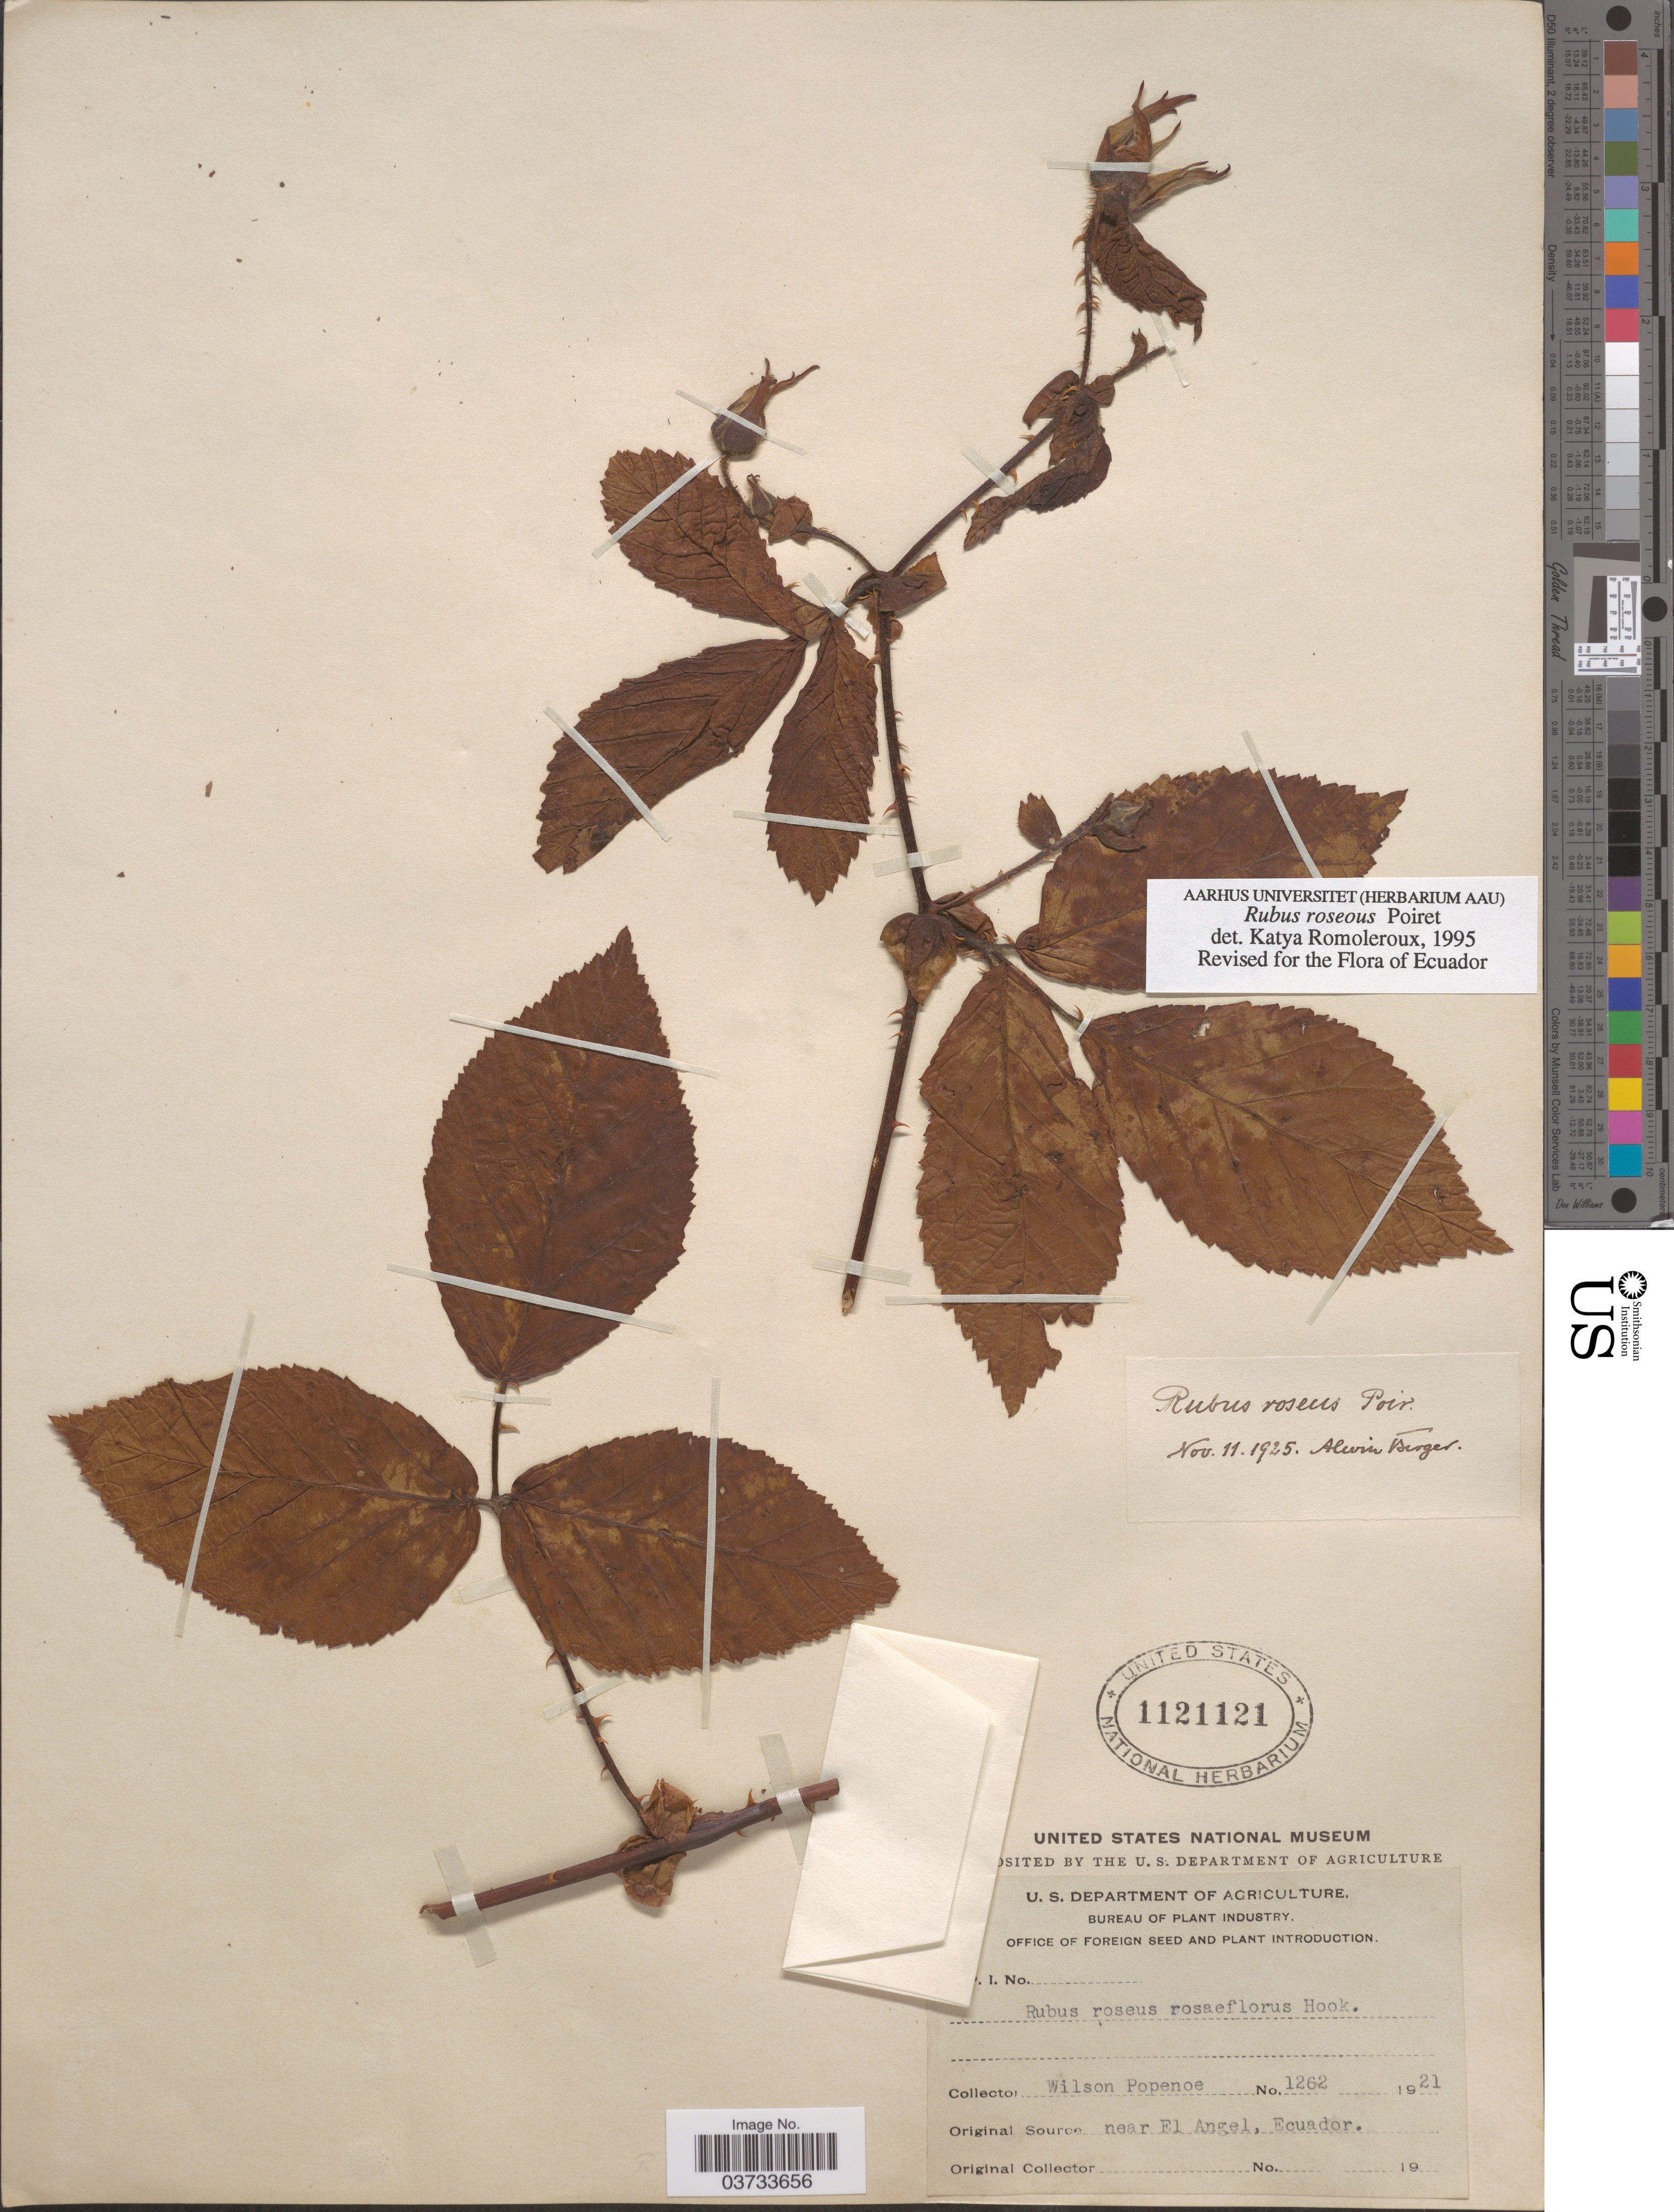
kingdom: Plantae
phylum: Tracheophyta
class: Magnoliopsida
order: Rosales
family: Rosaceae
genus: Rubus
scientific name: Rubus roseus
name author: Poir.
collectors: F. Popenoe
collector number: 1262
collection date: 1921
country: Ecuador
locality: Near El Angel.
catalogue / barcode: US 1121121